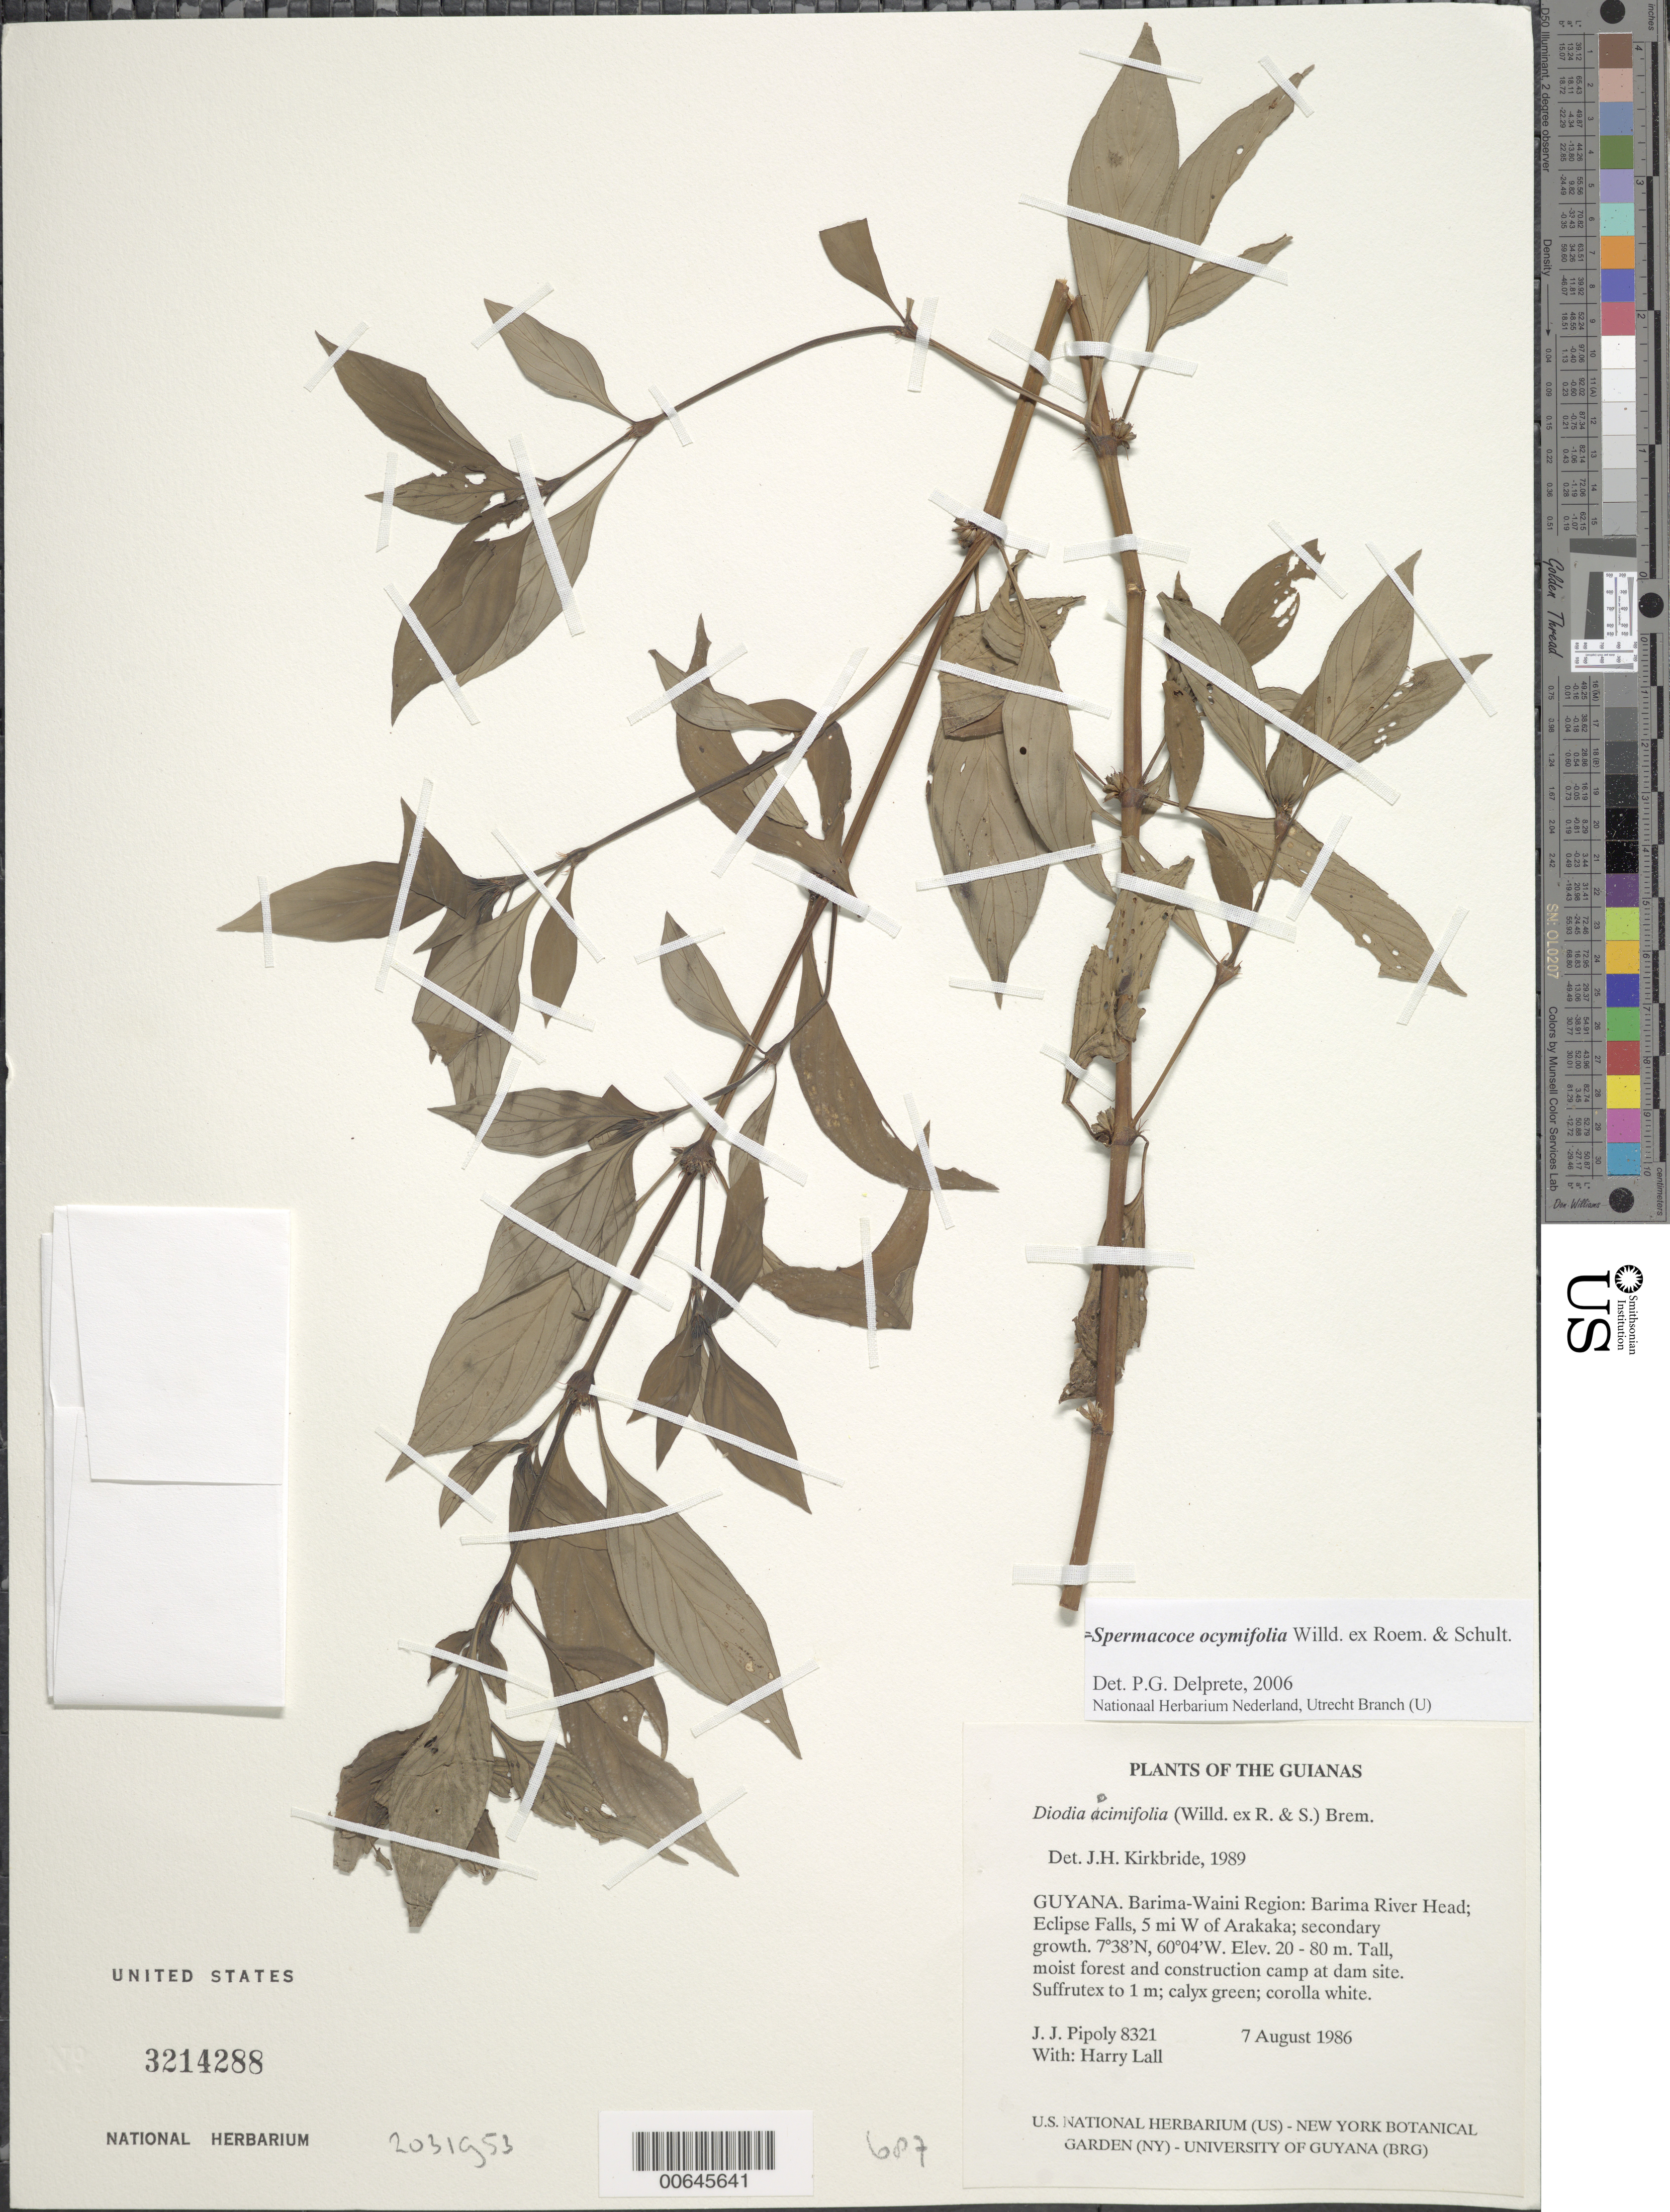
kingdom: Plantae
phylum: Tracheophyta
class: Magnoliopsida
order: Gentianales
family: Rubiaceae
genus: Spermacoce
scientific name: Spermacoce ocymifolia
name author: Willd. ex Roem. & Schult.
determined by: Delprete, P. G., Herb. de Guyane Cay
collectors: J. J. Pipoly & H. Lall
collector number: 8321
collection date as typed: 7 August 1986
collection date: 1986-08-07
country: Guyana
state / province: Barima-Waini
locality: Barima River head; Eclipse Falls, 5 mi W of Arakaka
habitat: Secondary growth, tall moist forest and construction camp at dam site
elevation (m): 20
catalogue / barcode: US 3214288